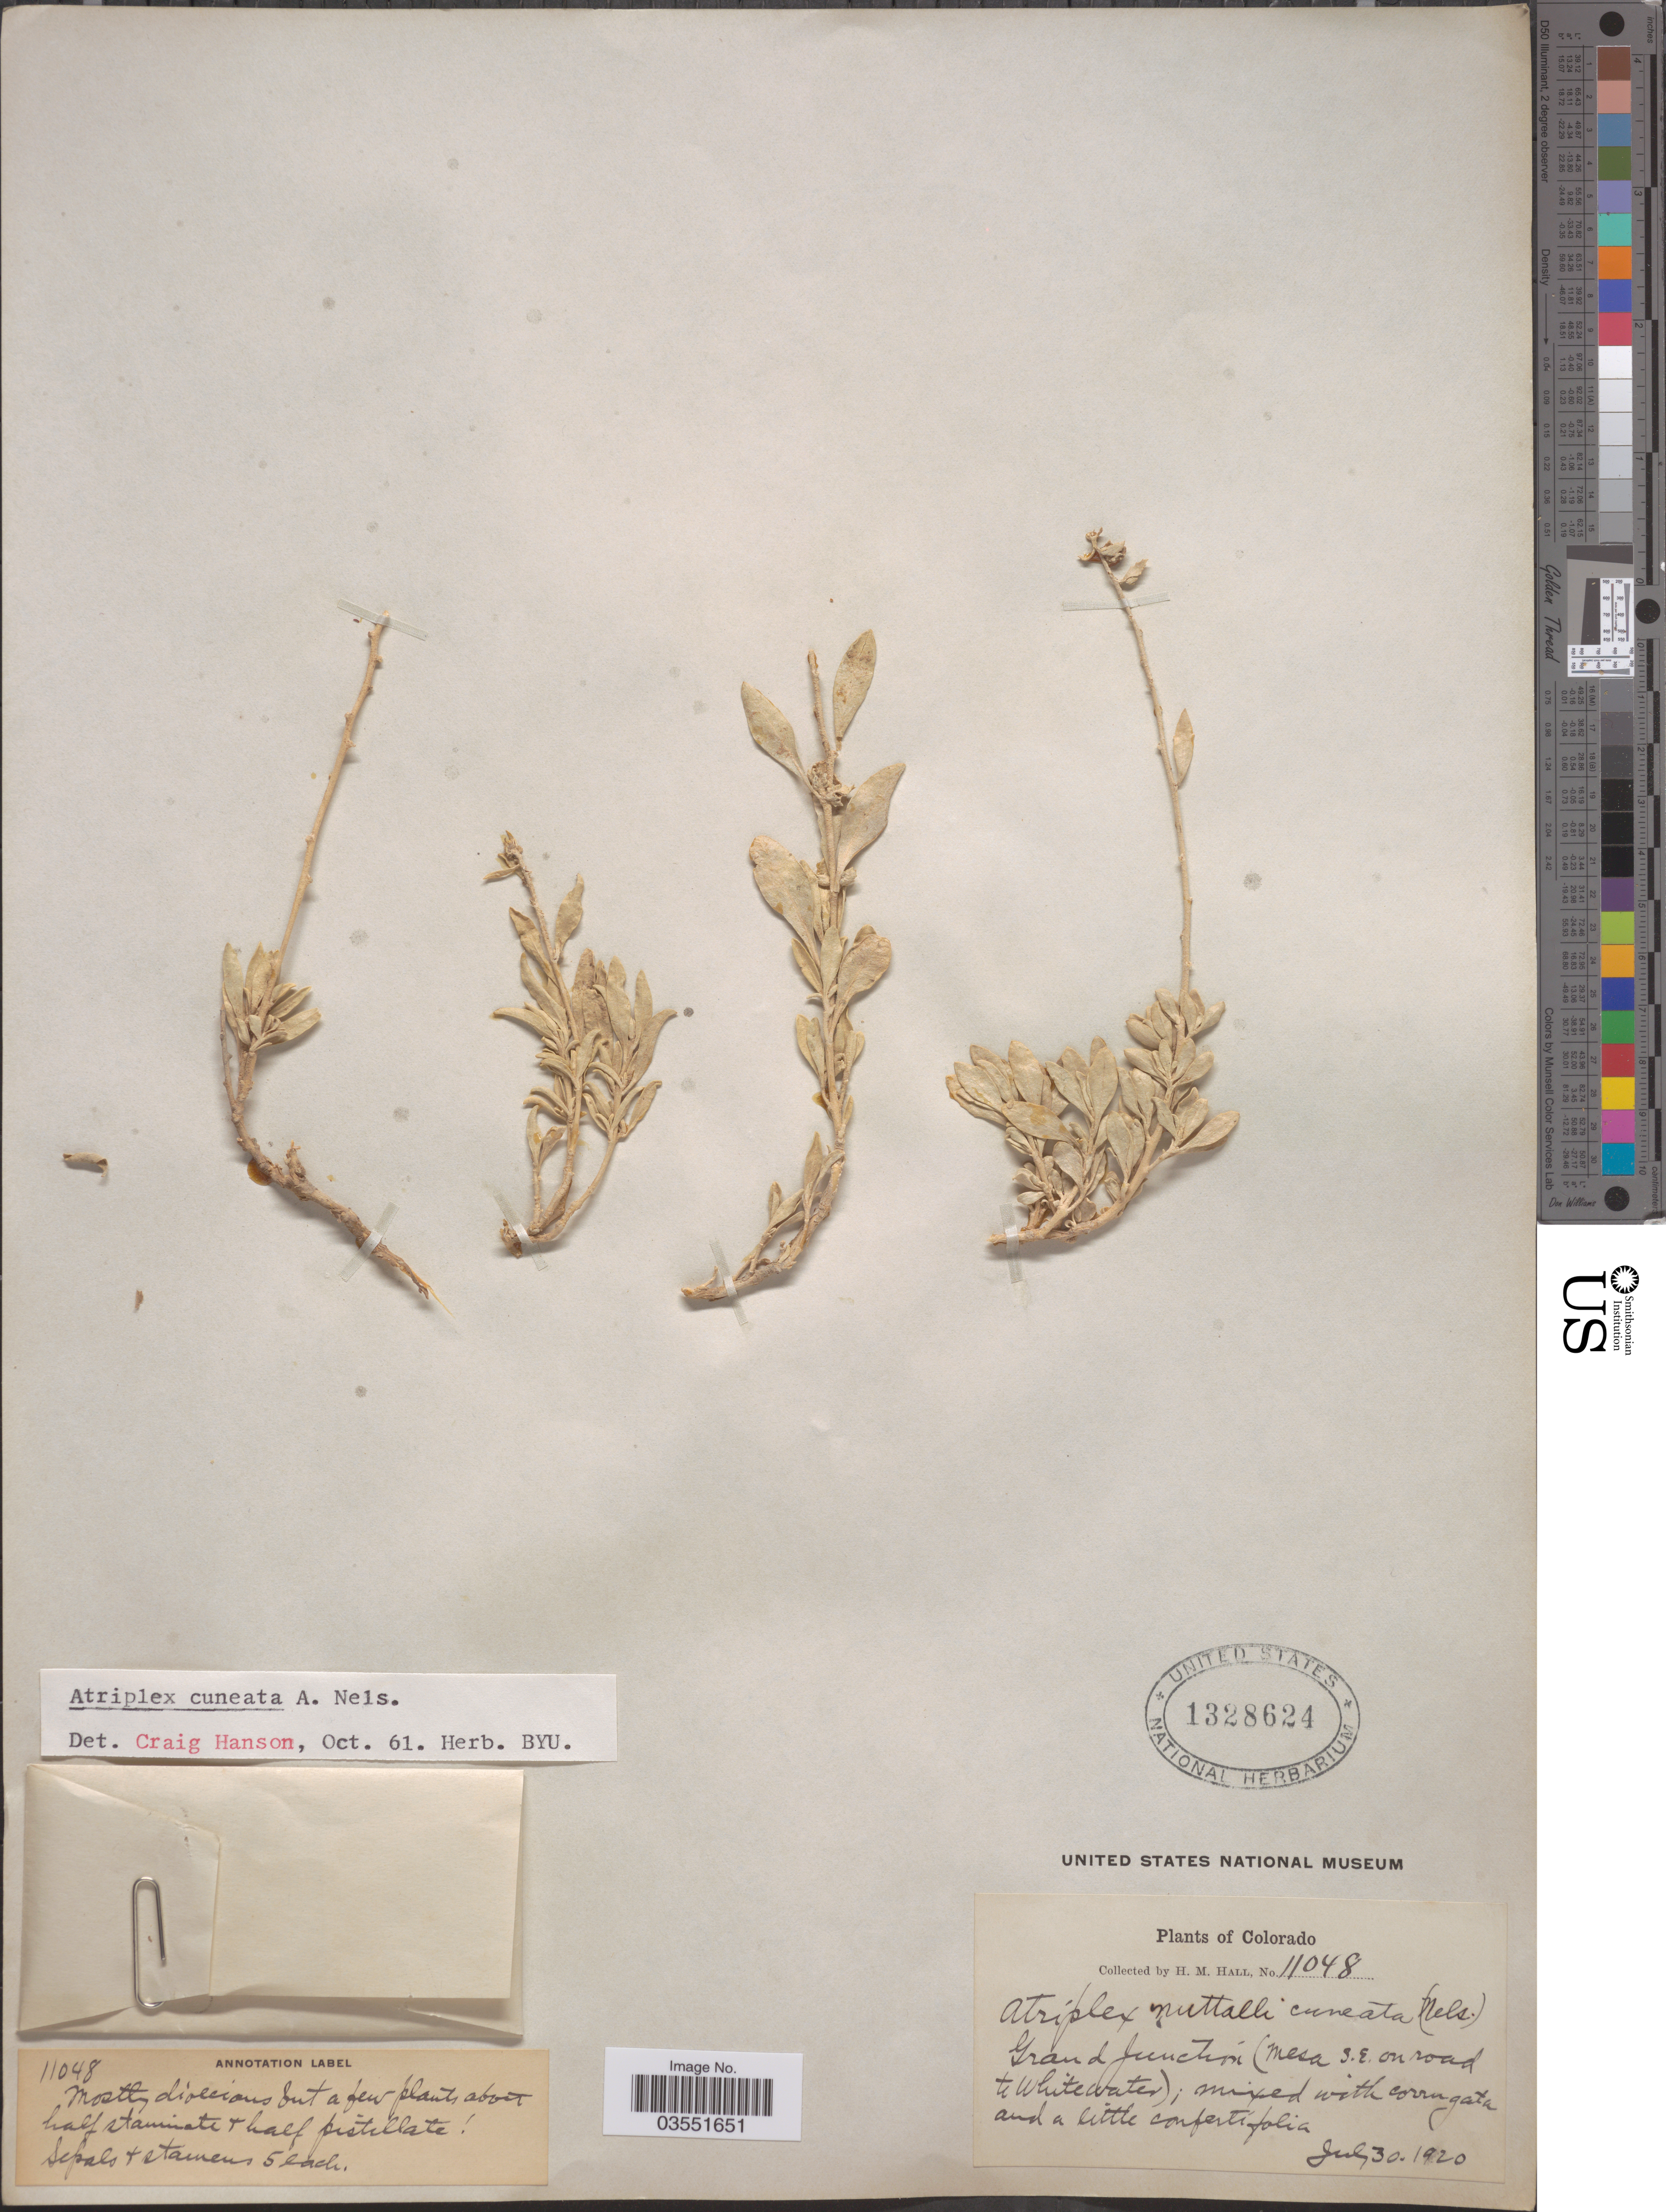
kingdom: Plantae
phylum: Tracheophyta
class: Magnoliopsida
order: Caryophyllales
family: Amaranthaceae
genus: Atriplex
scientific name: Atriplex cuneata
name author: A. Nelson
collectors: H. Hall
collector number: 11048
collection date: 1920-07-30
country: United States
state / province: Colorado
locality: Grand Junction (Mesa s.e. on road to White water).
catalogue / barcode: US 1328624